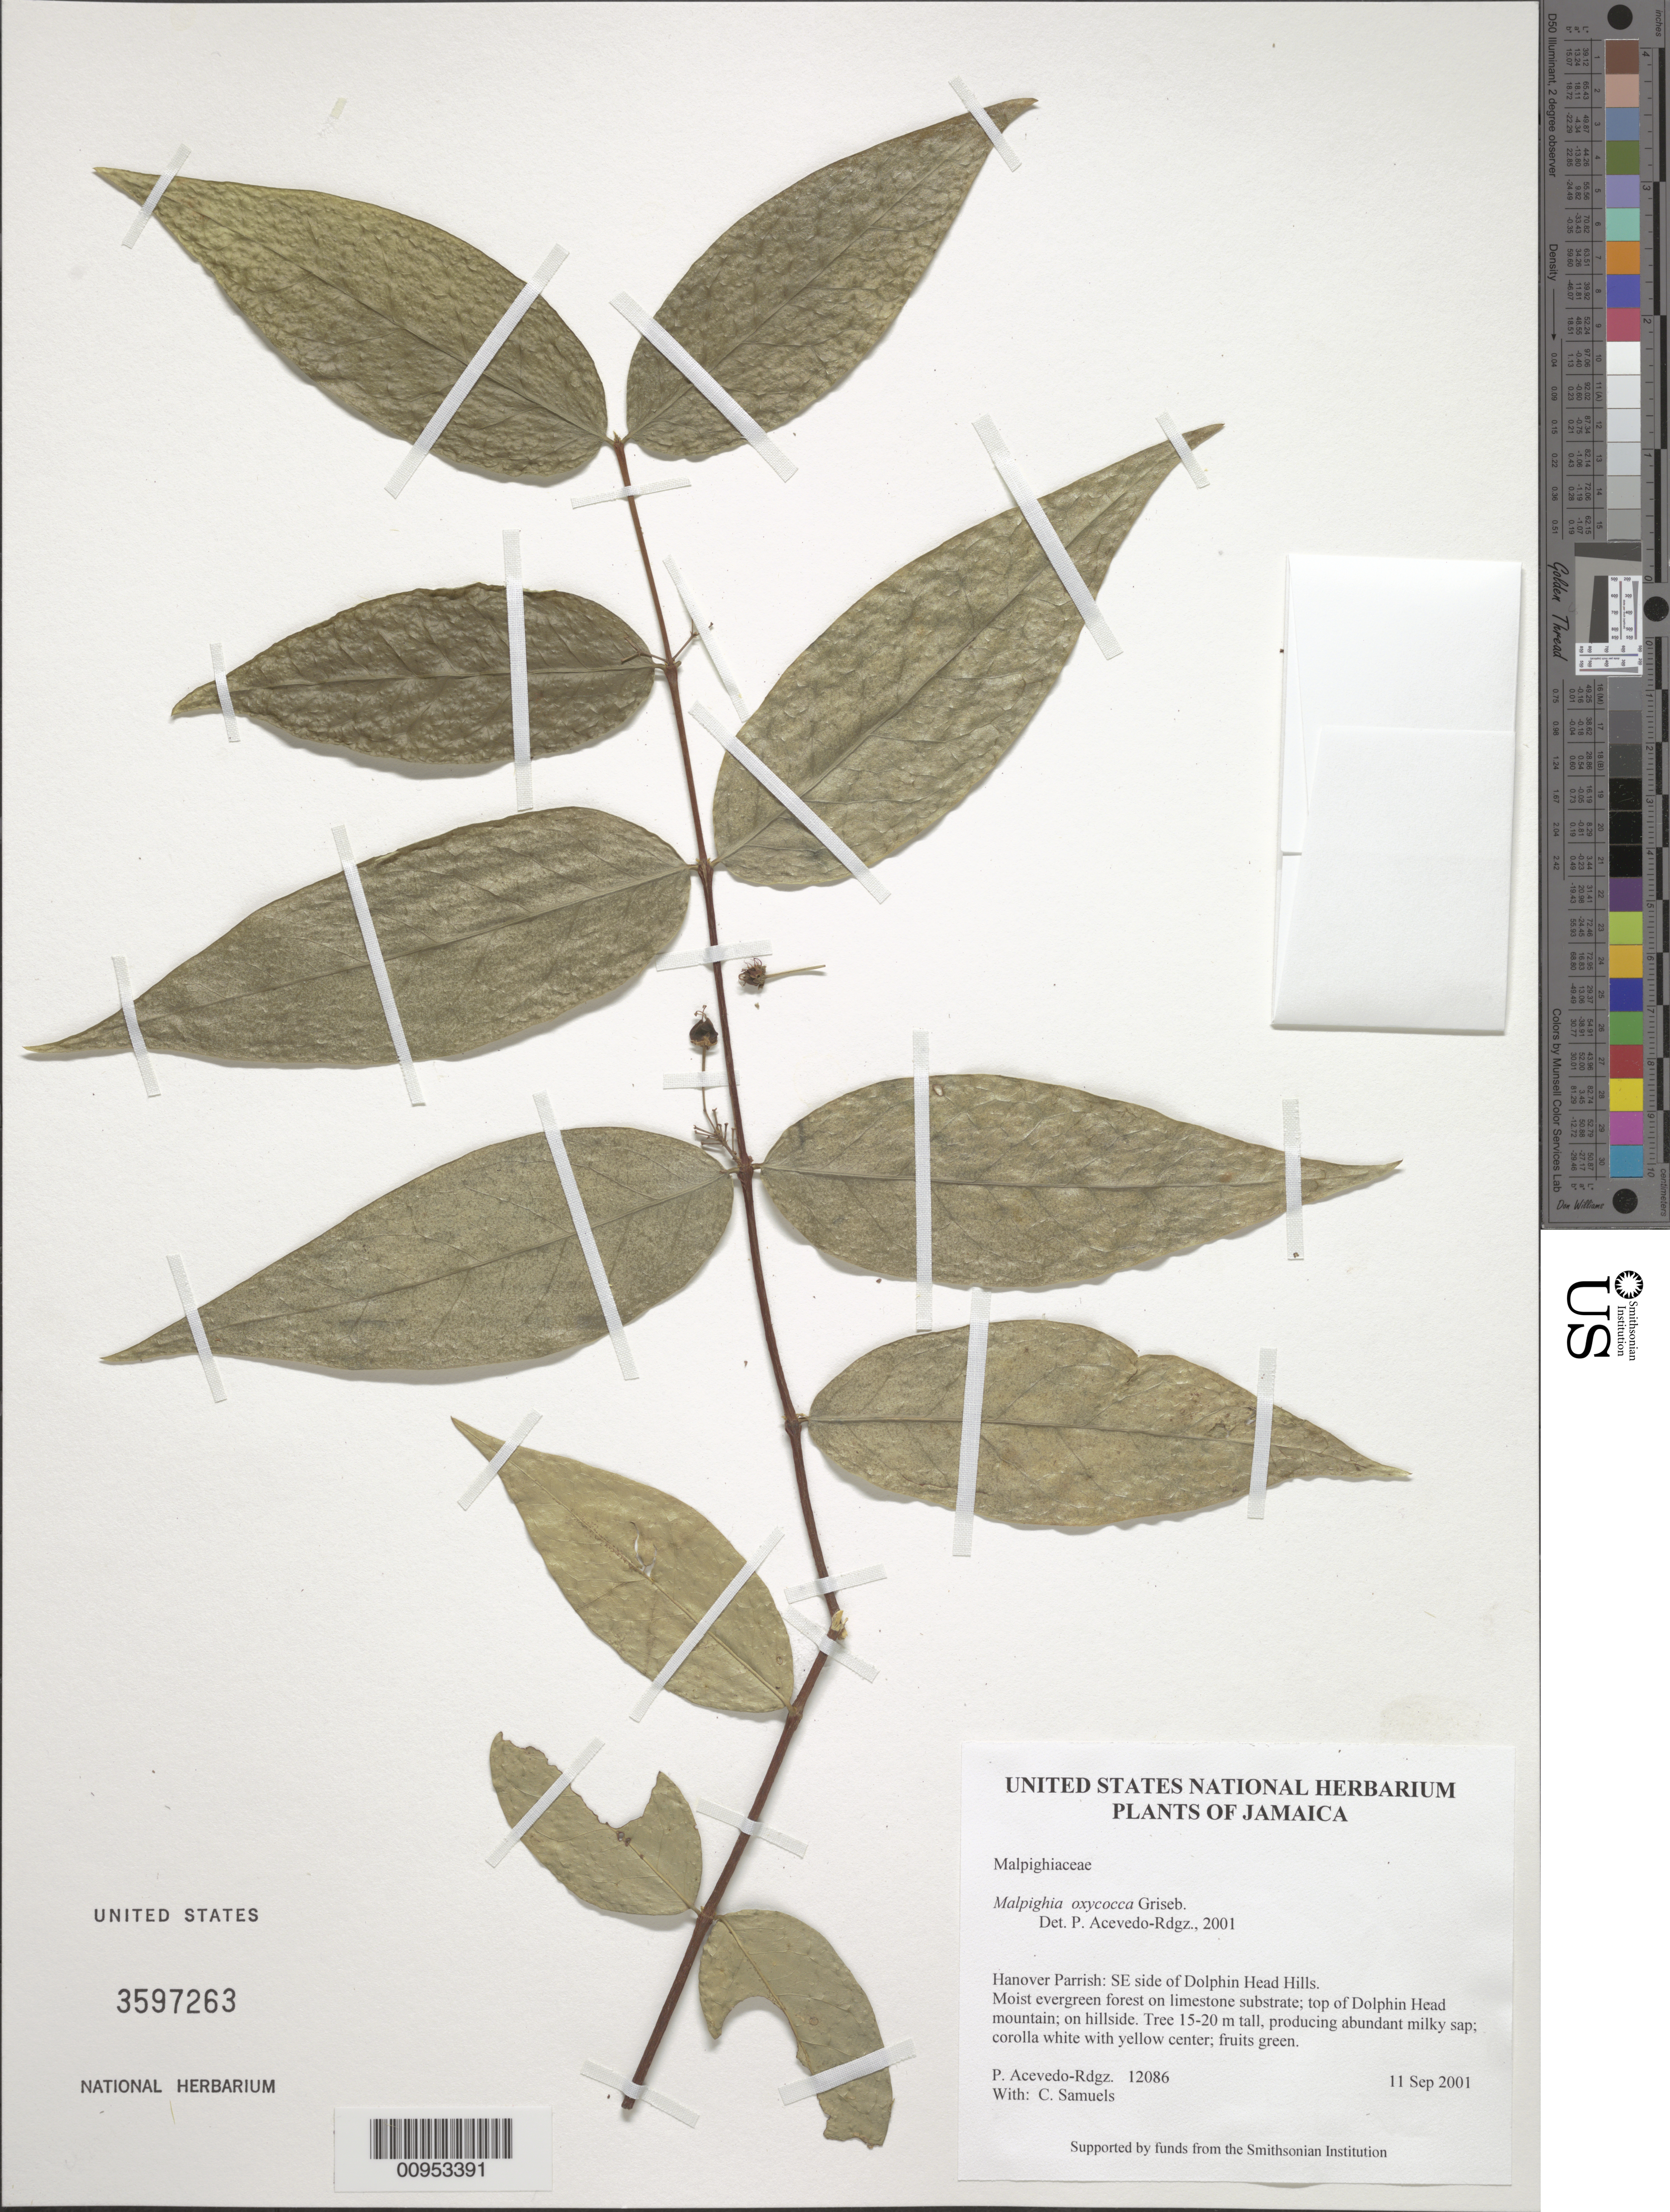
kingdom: Plantae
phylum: Tracheophyta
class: Magnoliopsida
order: Malpighiales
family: Malpighiaceae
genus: Malpighia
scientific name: Malpighia oxycocca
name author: Griseb.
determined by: Acevedo-Rodríguez, P., (BOT), Smithsonian Institution - National Museum of Natural History (UNITED STATES)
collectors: P. Acevedo-Rodr. & C. Samuels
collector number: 12086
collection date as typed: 11 Sep 2001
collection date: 2001-09-11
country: Jamaica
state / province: Hanover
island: Jamaica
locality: SE side of Dolphin Head Hills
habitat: Moist evergreen forest on limestone substrate; top of Dolphin Head mountain; on hillside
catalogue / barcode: US 3597263